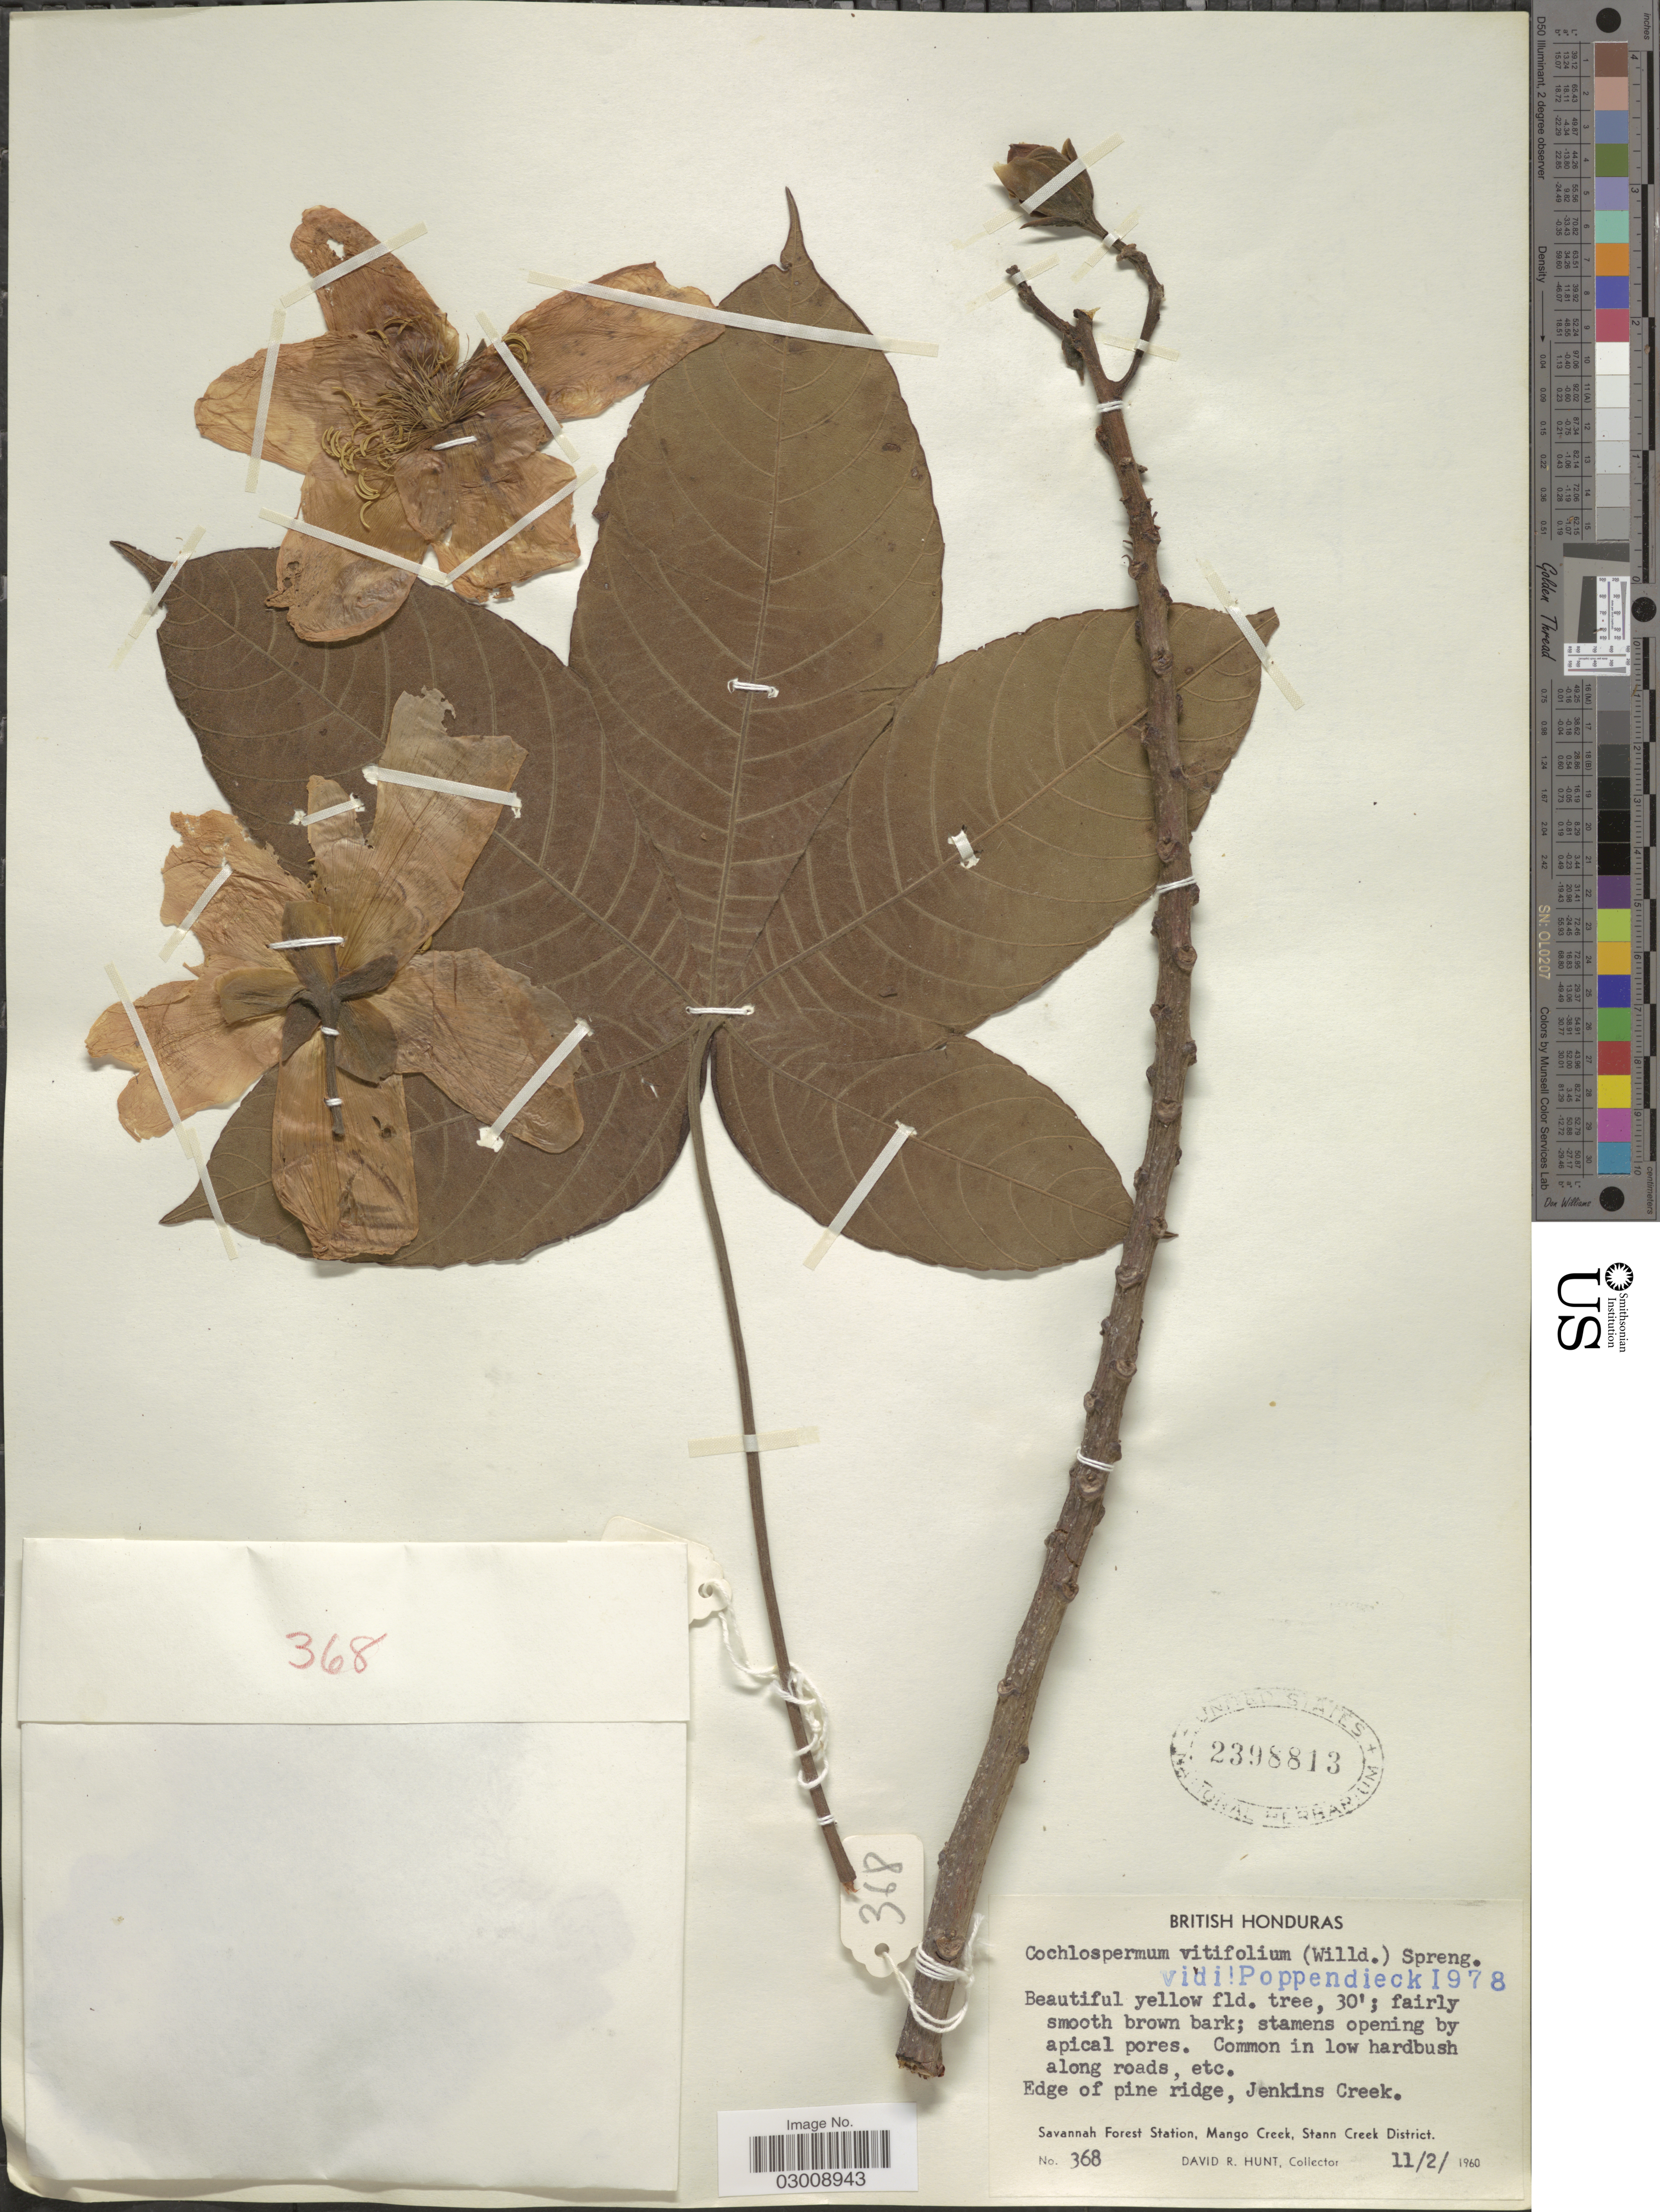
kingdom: Plantae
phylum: Tracheophyta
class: Magnoliopsida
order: Malvales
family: Cochlospermaceae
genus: Cochlospermum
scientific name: Cochlospermum vitifolium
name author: (Willd.) Spreng.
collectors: D. R. Hunt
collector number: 368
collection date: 1960-02-11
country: Belize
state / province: Stann Creek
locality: British Honduras. Edge of pine ridge, Jenkins Creek. Savannah Forest Station, Mango Creek, Stann Creek District.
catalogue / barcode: US 2398813